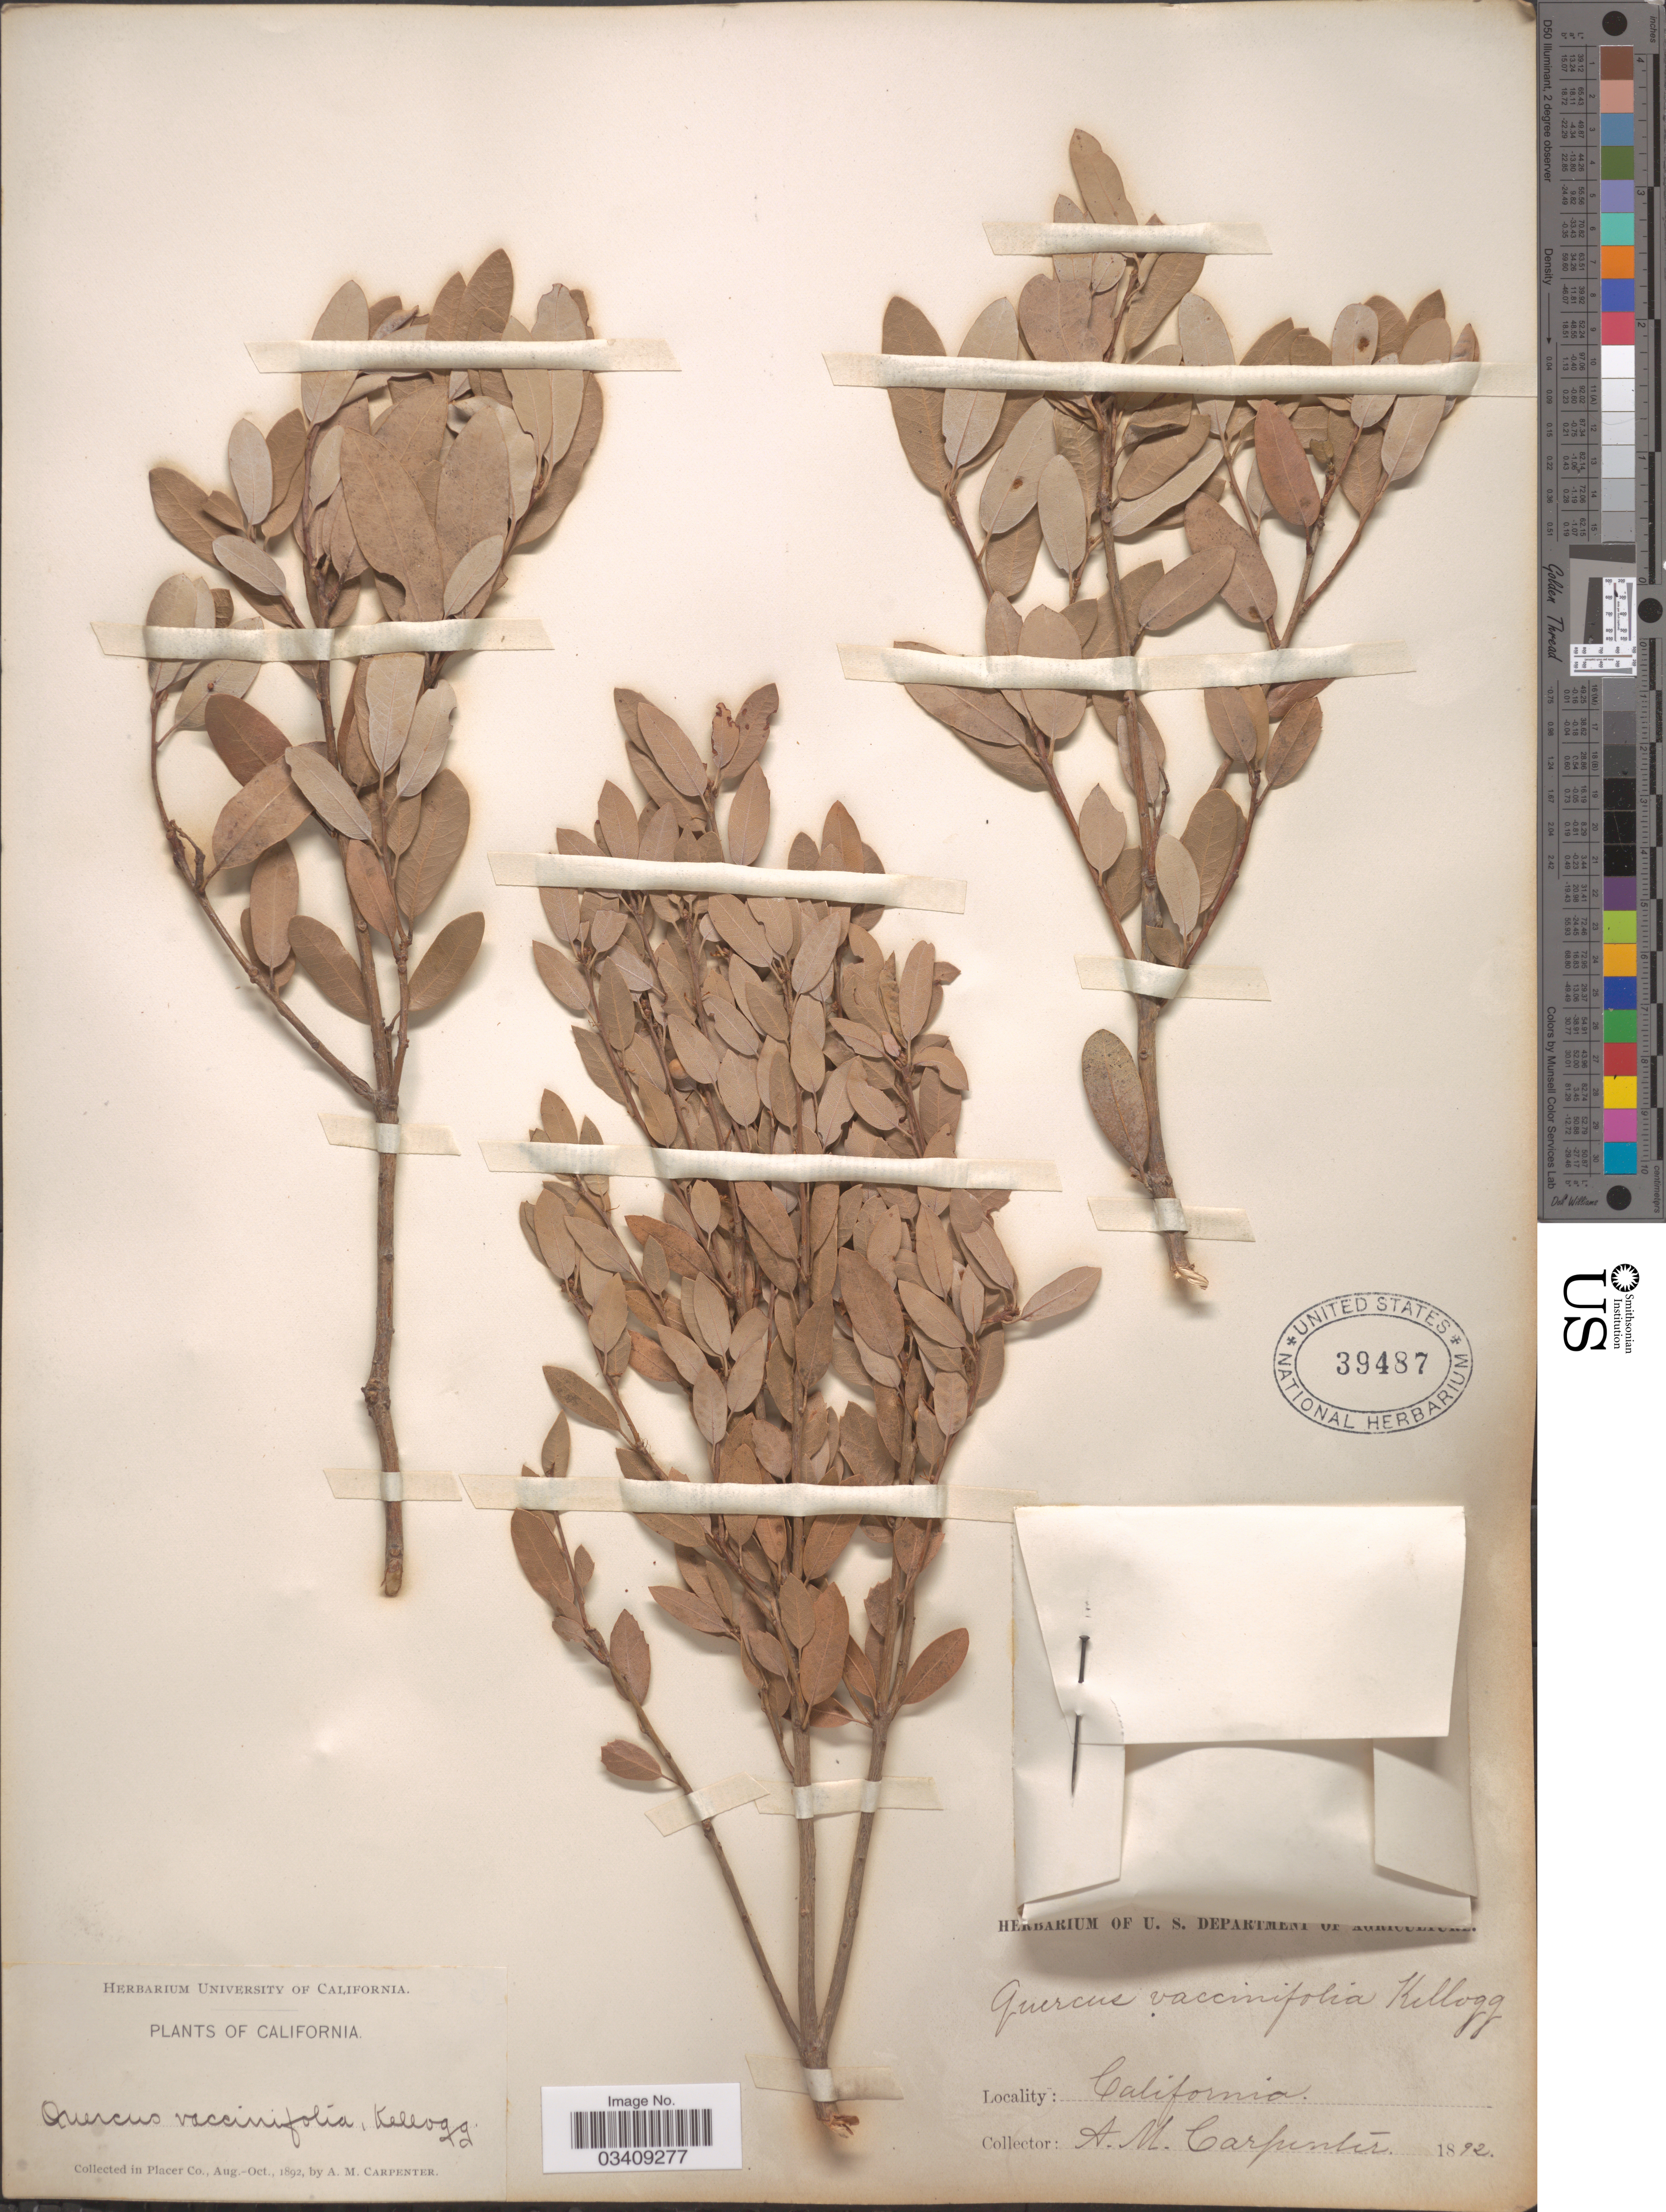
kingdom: Plantae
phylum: Tracheophyta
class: Magnoliopsida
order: Fagales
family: Fagaceae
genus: Quercus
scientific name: Quercus aaata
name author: C.H. Müll.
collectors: A. Carpenter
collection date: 1892-08/1892-10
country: United States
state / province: California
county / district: Placer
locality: Placer Co.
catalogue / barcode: US 39487